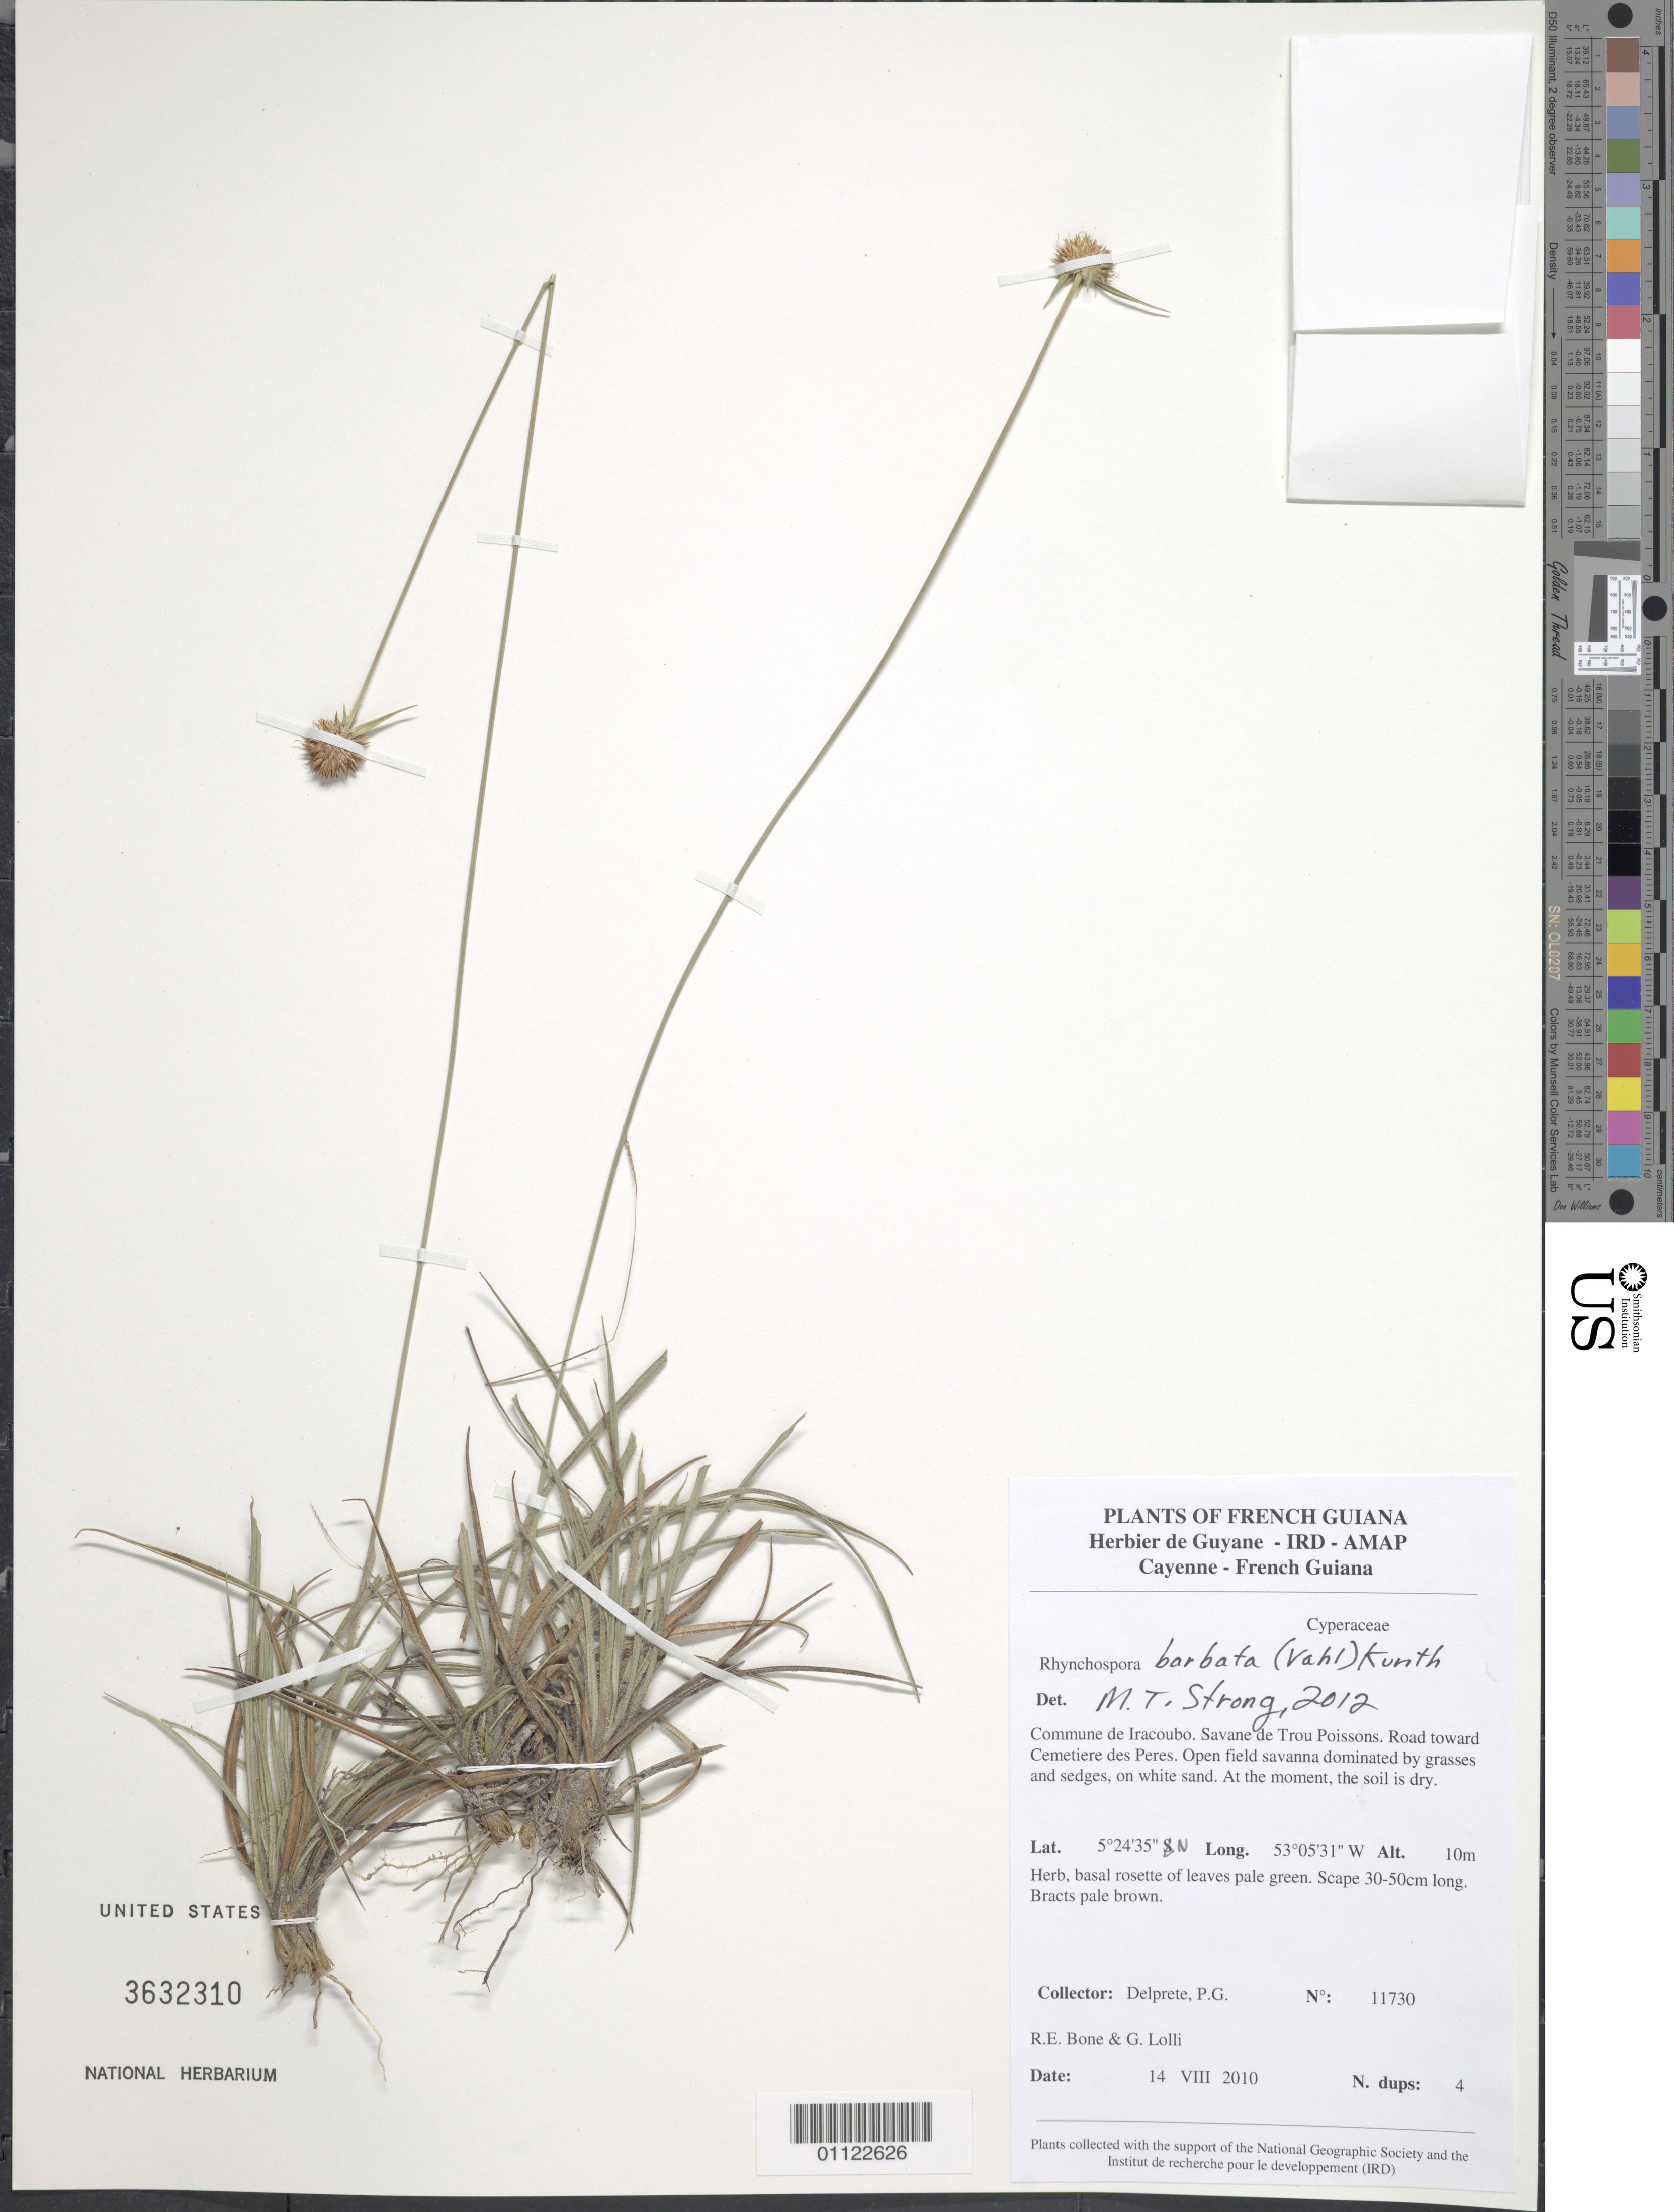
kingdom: Plantae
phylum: Tracheophyta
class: Liliopsida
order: Poales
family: Cyperaceae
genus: Rhynchospora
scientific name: Rhynchospora barbata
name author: (Vahl) Kunth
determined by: Alves, K.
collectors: P. G. Delprete, R. Bone & G. Lolli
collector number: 11730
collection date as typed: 14-Jul-10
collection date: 1910-07-14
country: French Guiana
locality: Commune de Iracoubo. Savane de Trou Poissons. Road towards Cemetiere des Peres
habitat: Open field savanna dominated by grasses and sedges, on white sand. At the moment, the soil is dry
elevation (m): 10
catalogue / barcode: US 3632310